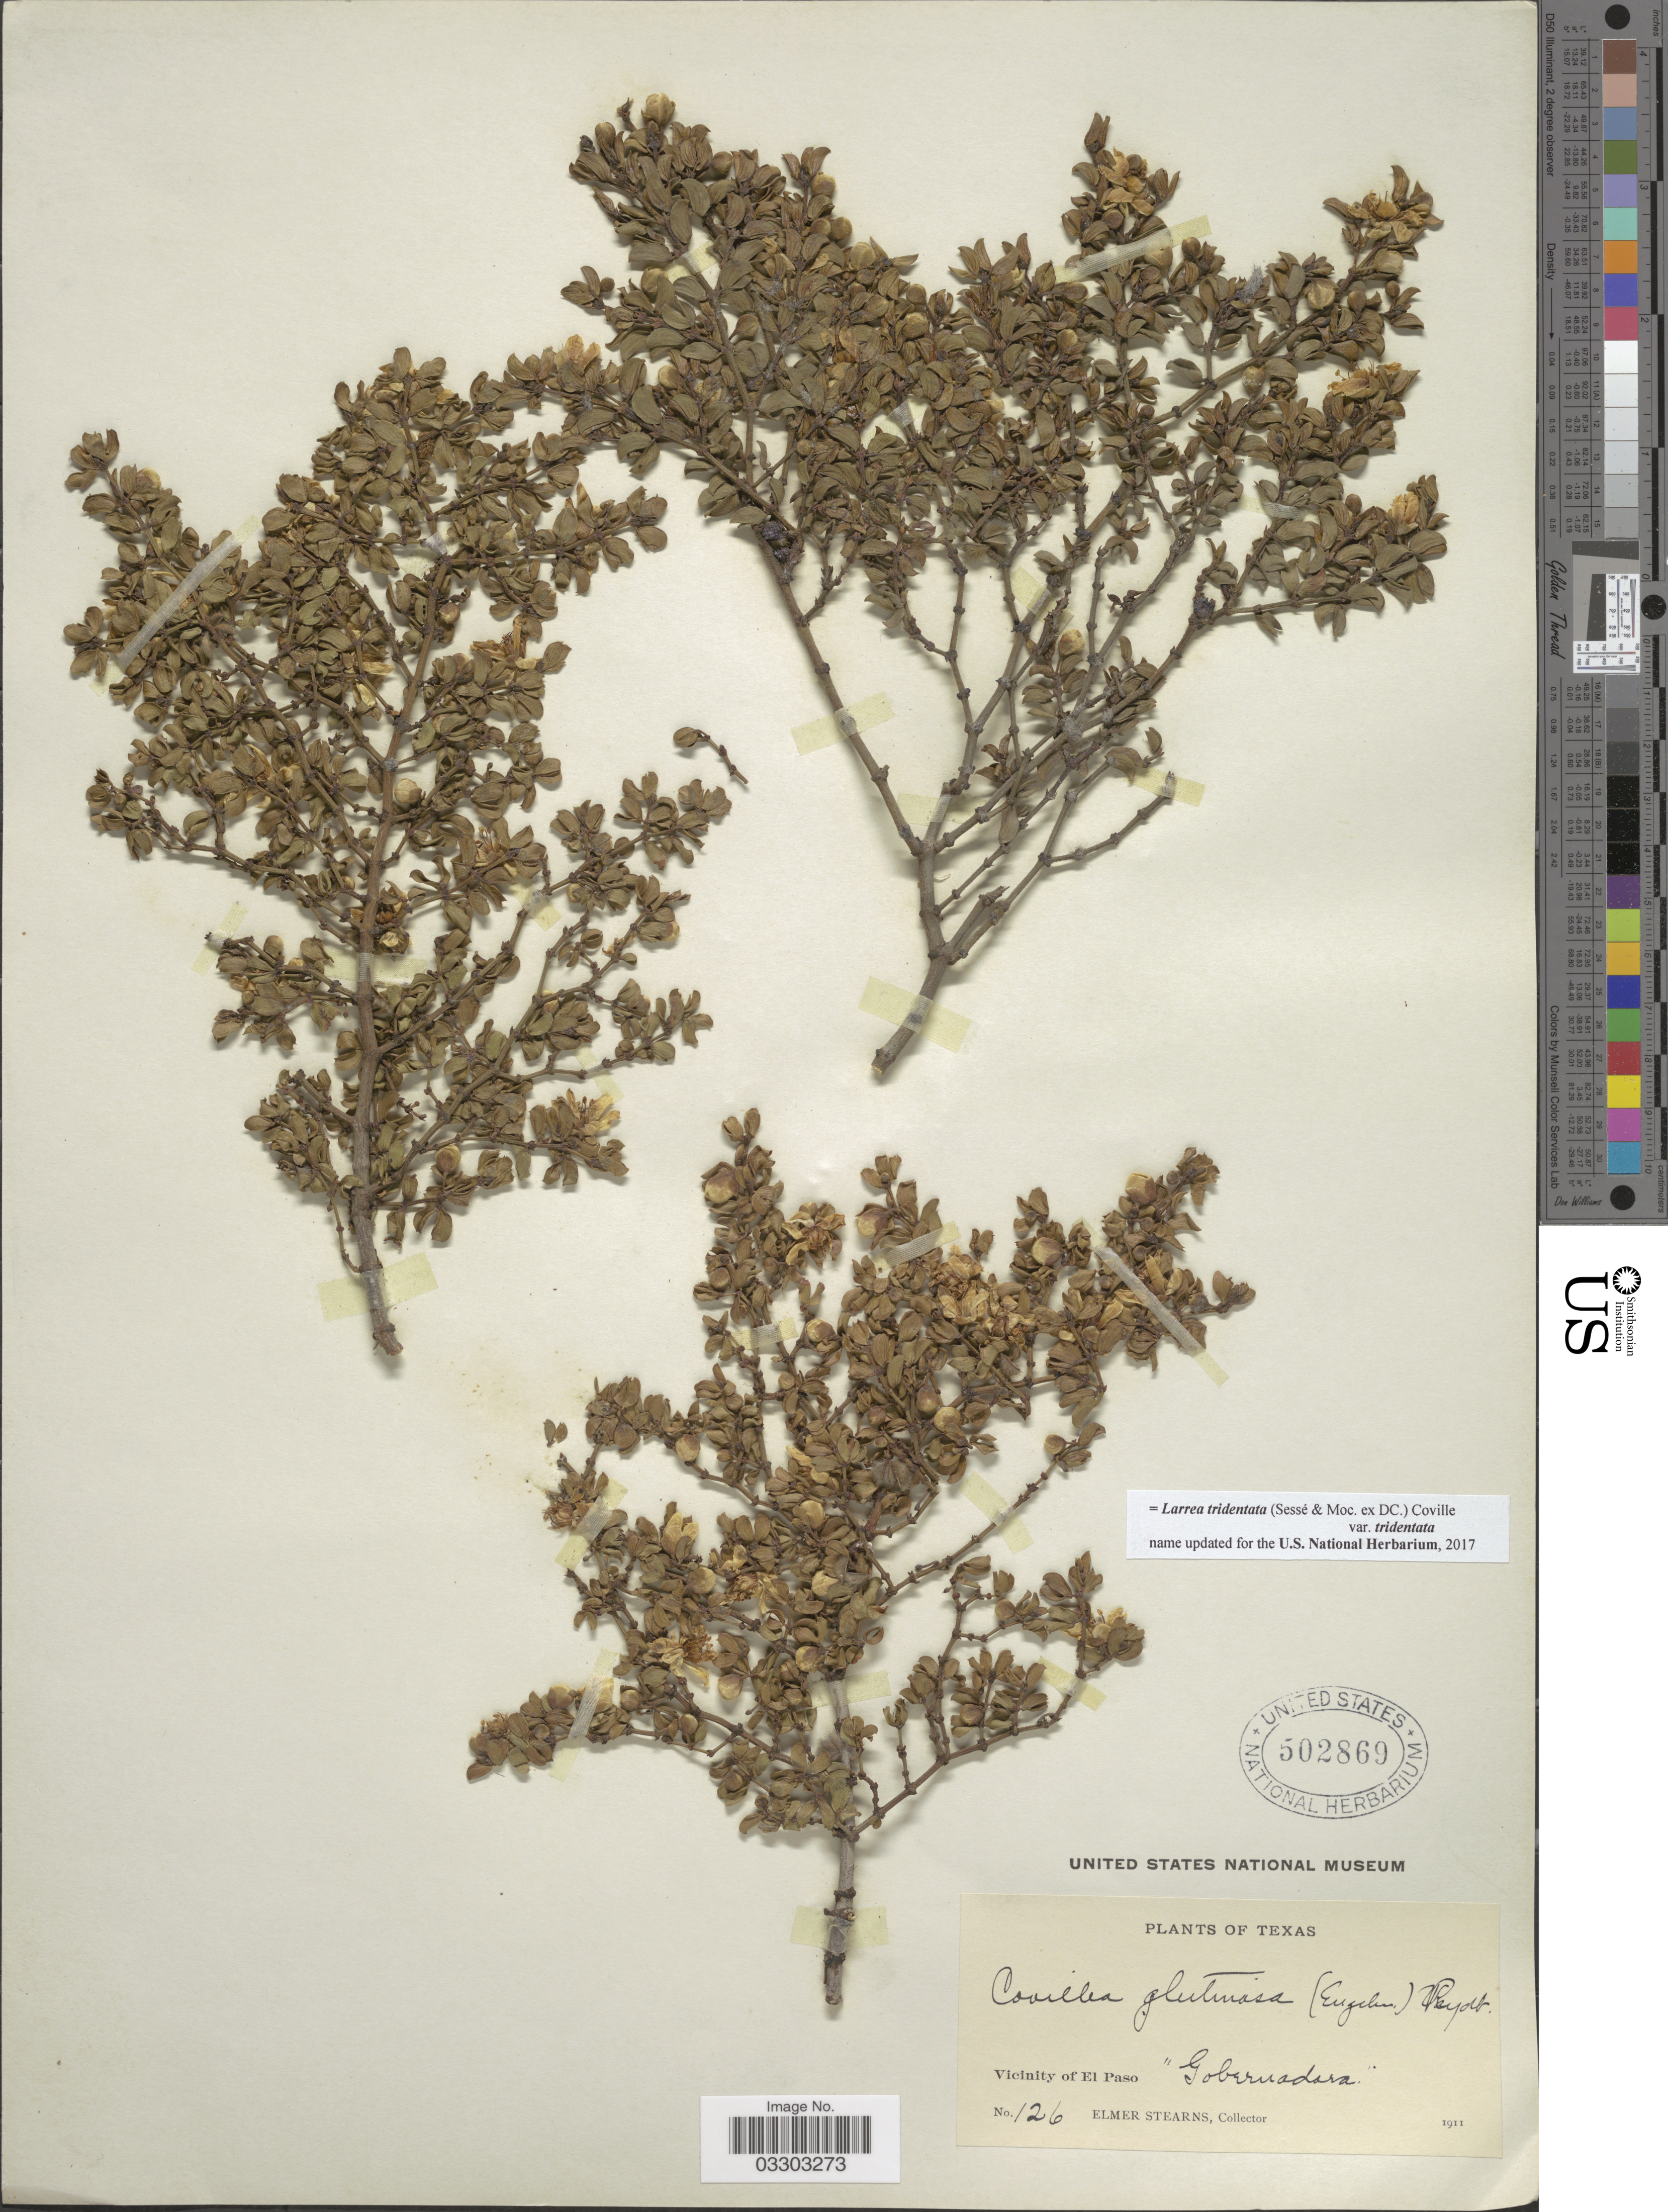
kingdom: Plantae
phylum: Tracheophyta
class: Magnoliopsida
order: Zygophyllales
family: Zygophyllaceae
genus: Larrea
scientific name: Larrea tridentata var. tridentata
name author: (Sessé & Moc. ex DC.) Coville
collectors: E. Stearns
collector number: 126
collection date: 1911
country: United States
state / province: Texas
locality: Vicinity of El Paso.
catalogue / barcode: US 502869